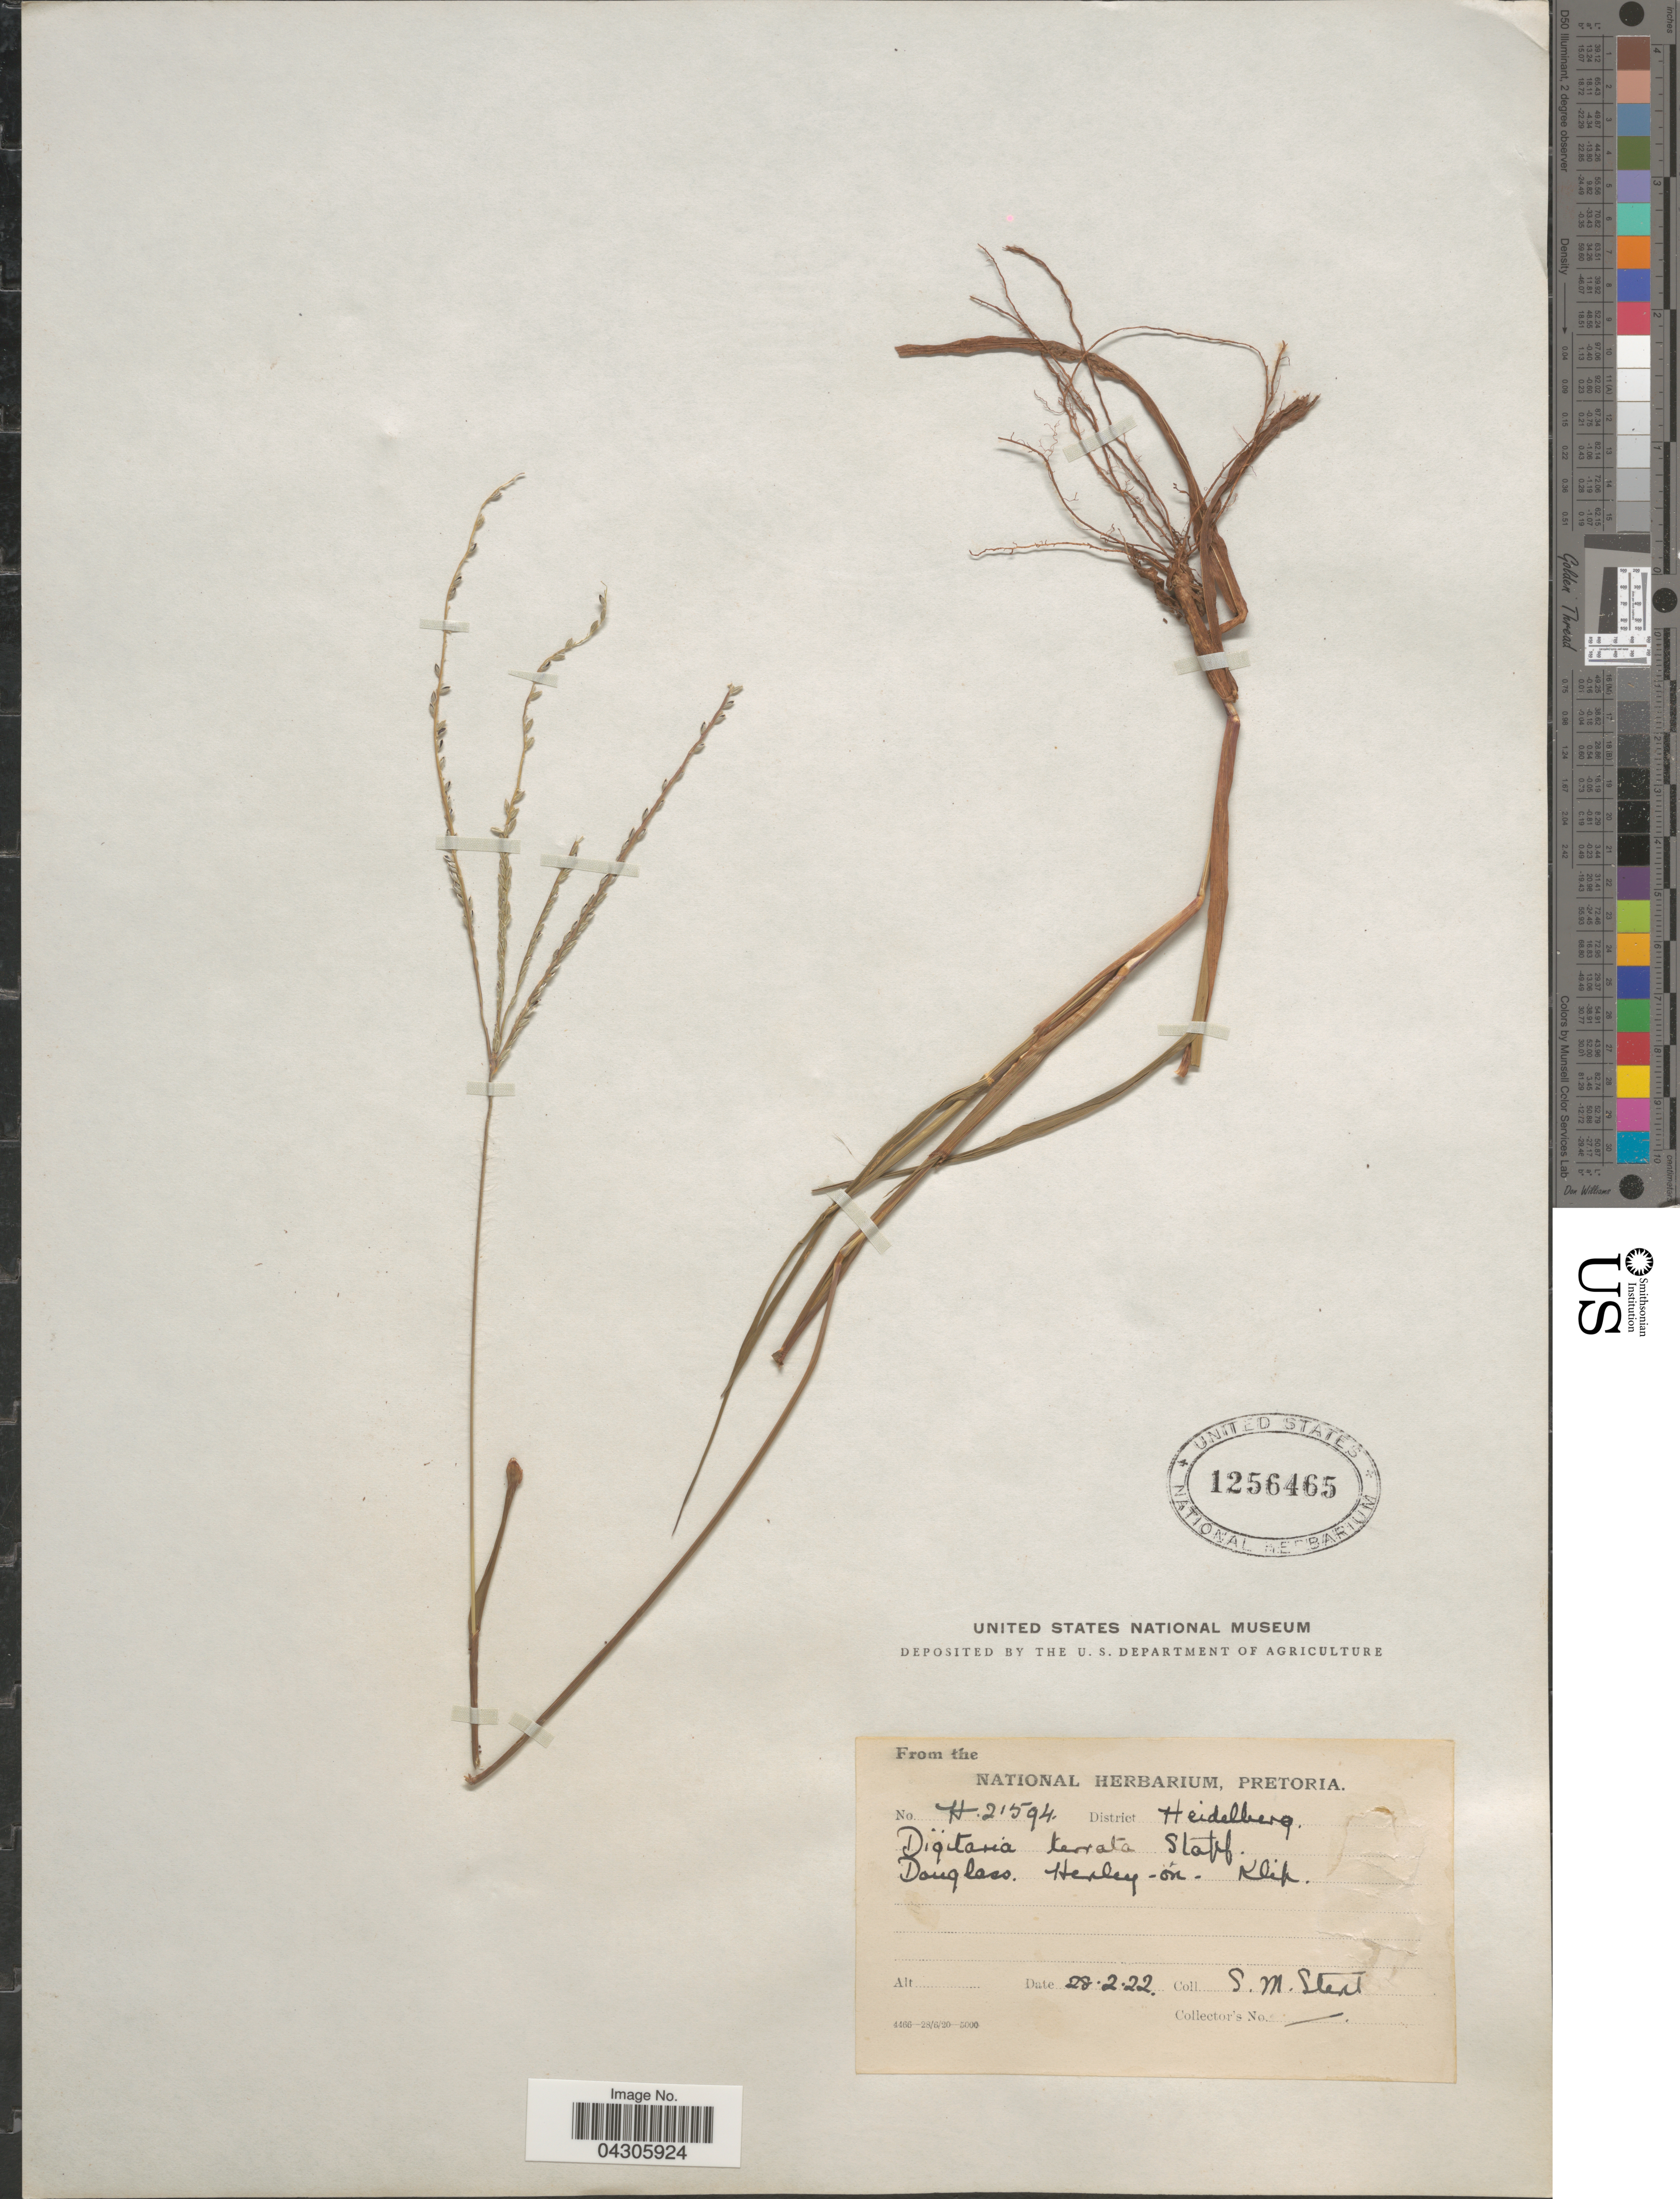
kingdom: Plantae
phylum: Tracheophyta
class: Liliopsida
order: Poales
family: Poaceae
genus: Digitaria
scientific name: Digitaria ternata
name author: (Hochr. ex A. Rich.) Stapf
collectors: S. Stent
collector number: H21594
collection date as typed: Transcribed d/m/y: 28/2/22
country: South Africa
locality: District Heidelberg. Douglass. Herley-on-Klip.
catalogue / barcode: US 1256465